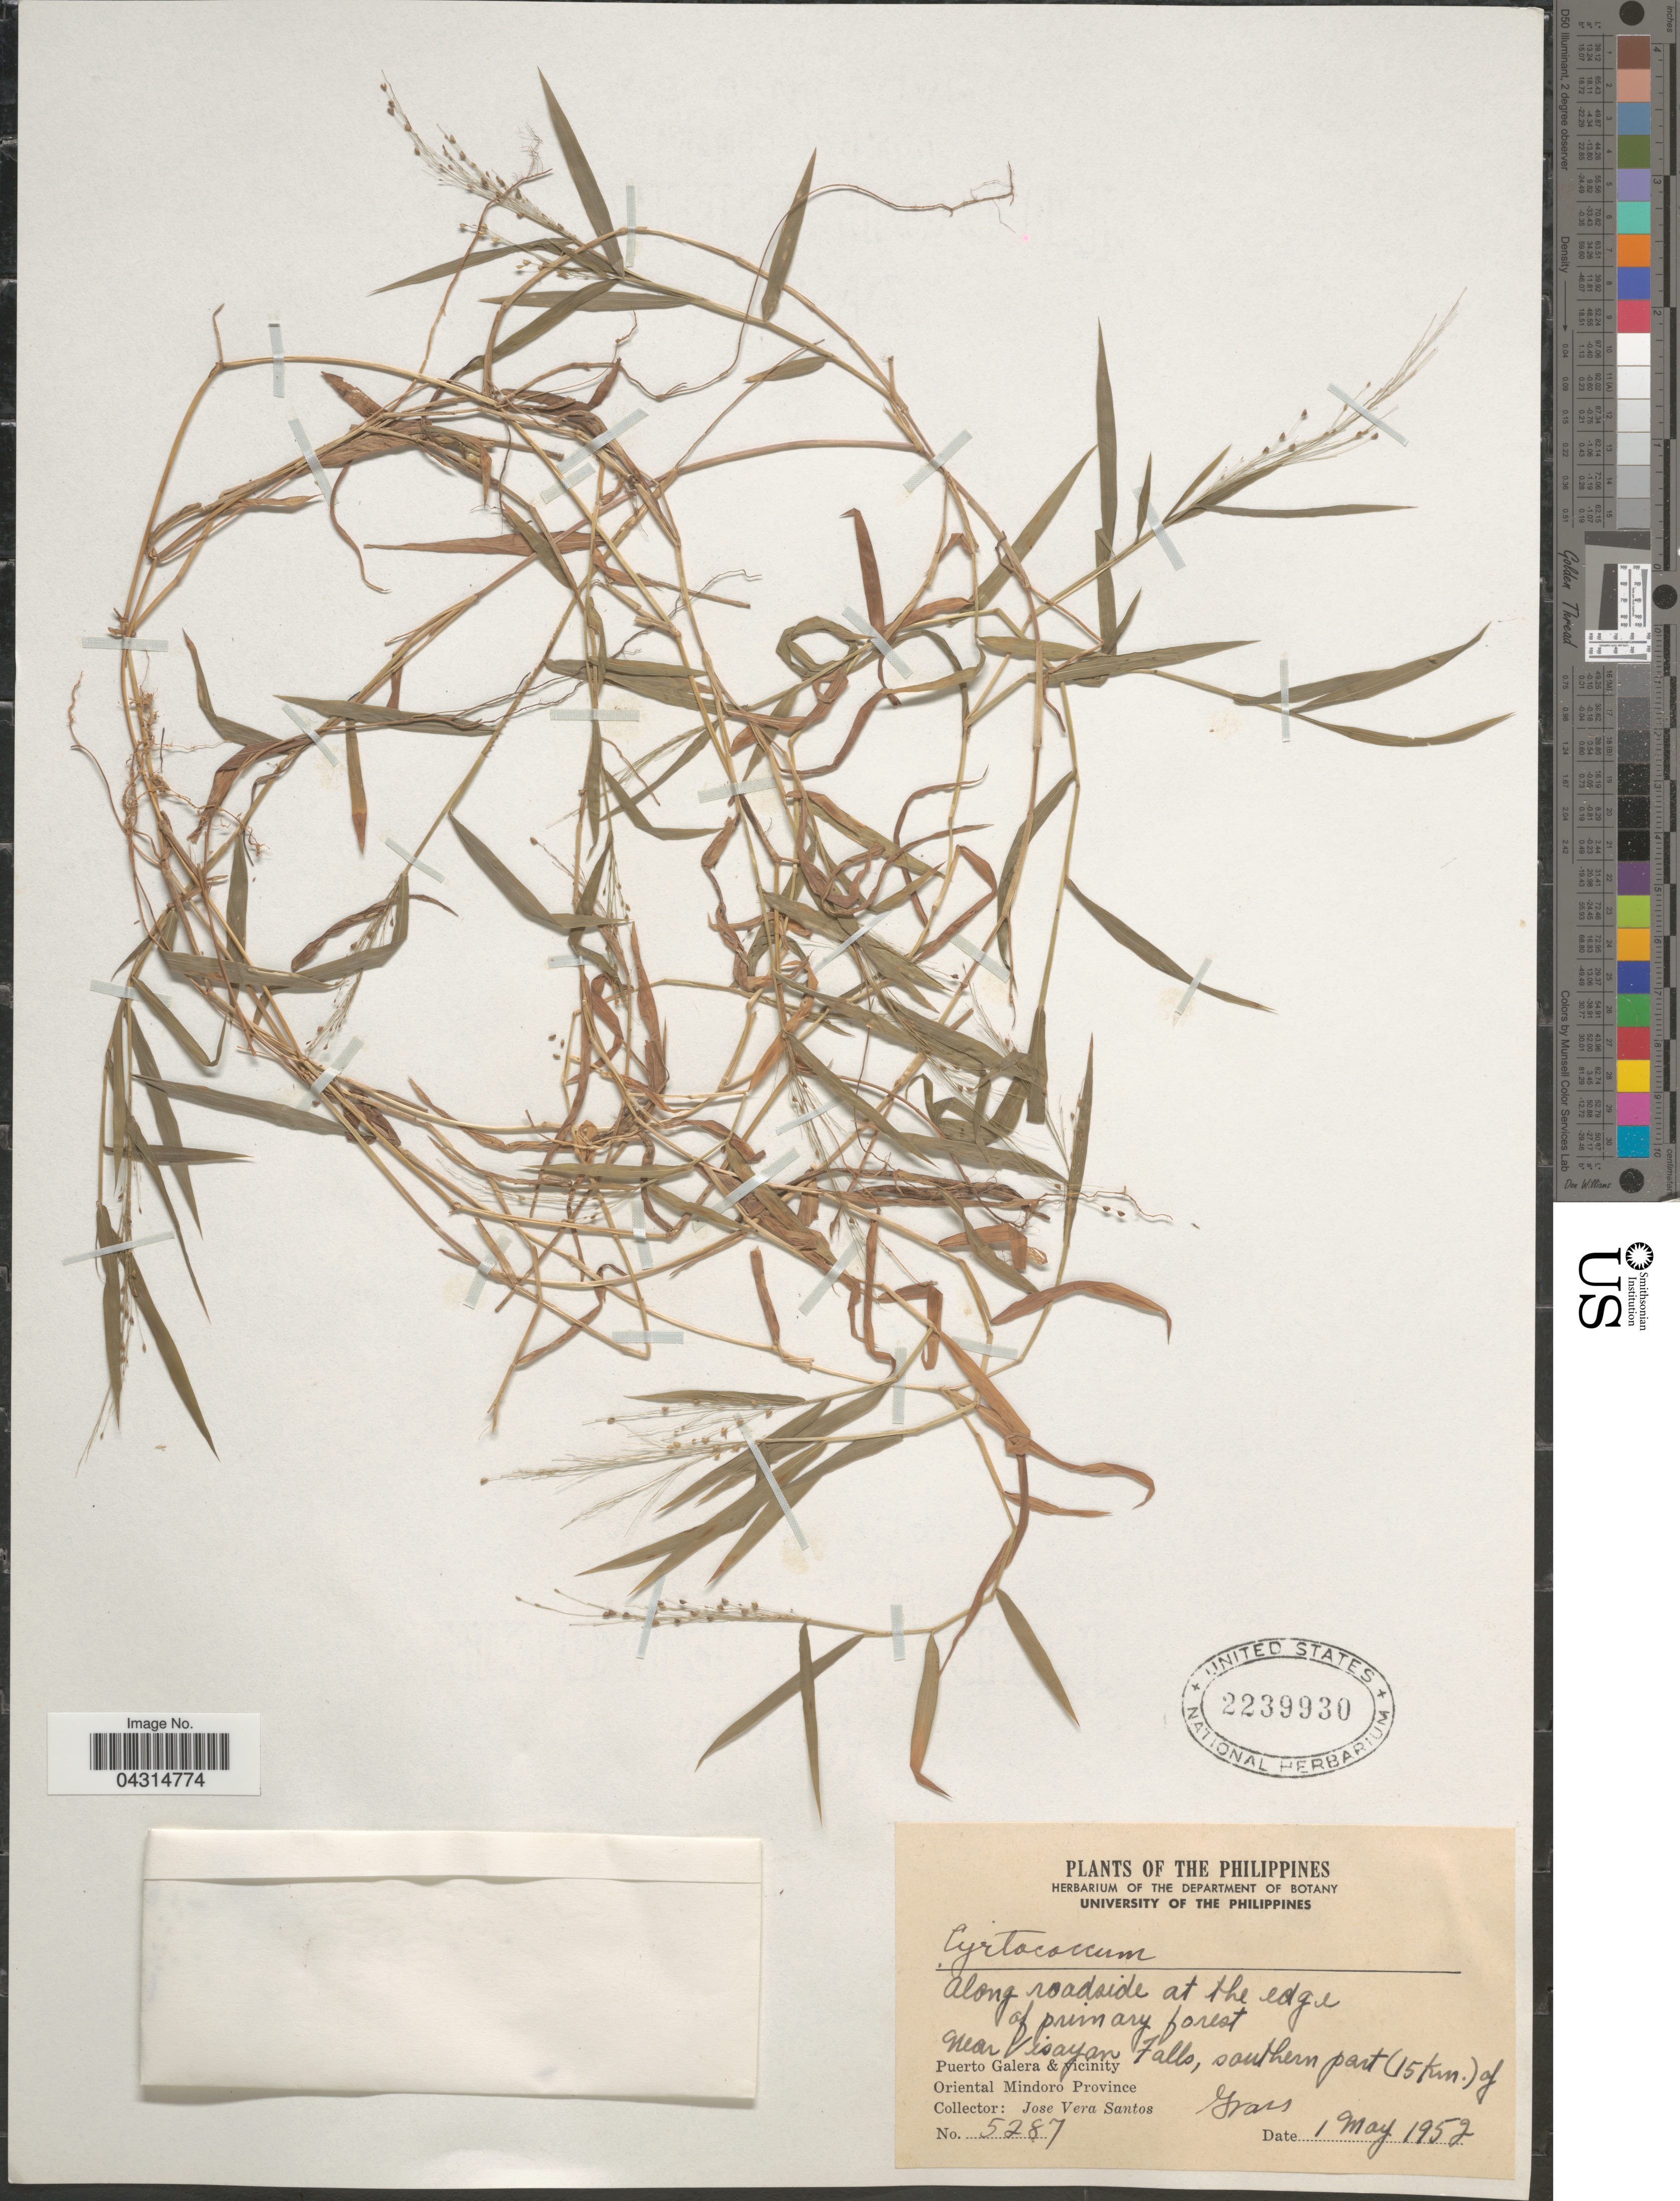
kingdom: Plantae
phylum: Tracheophyta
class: Liliopsida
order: Poales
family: Poaceae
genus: Cyrtococcum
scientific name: Cyrtococcum sp.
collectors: J. Santos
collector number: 5287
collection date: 1952-05-01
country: Philippines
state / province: Mimaropa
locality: Along roadside at the edge of primary forest. Near Visayan Falls, southern part (15 Km.) of Puerto Galera & vicinity. Oriental Mindoro Province.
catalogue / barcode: US 2239930